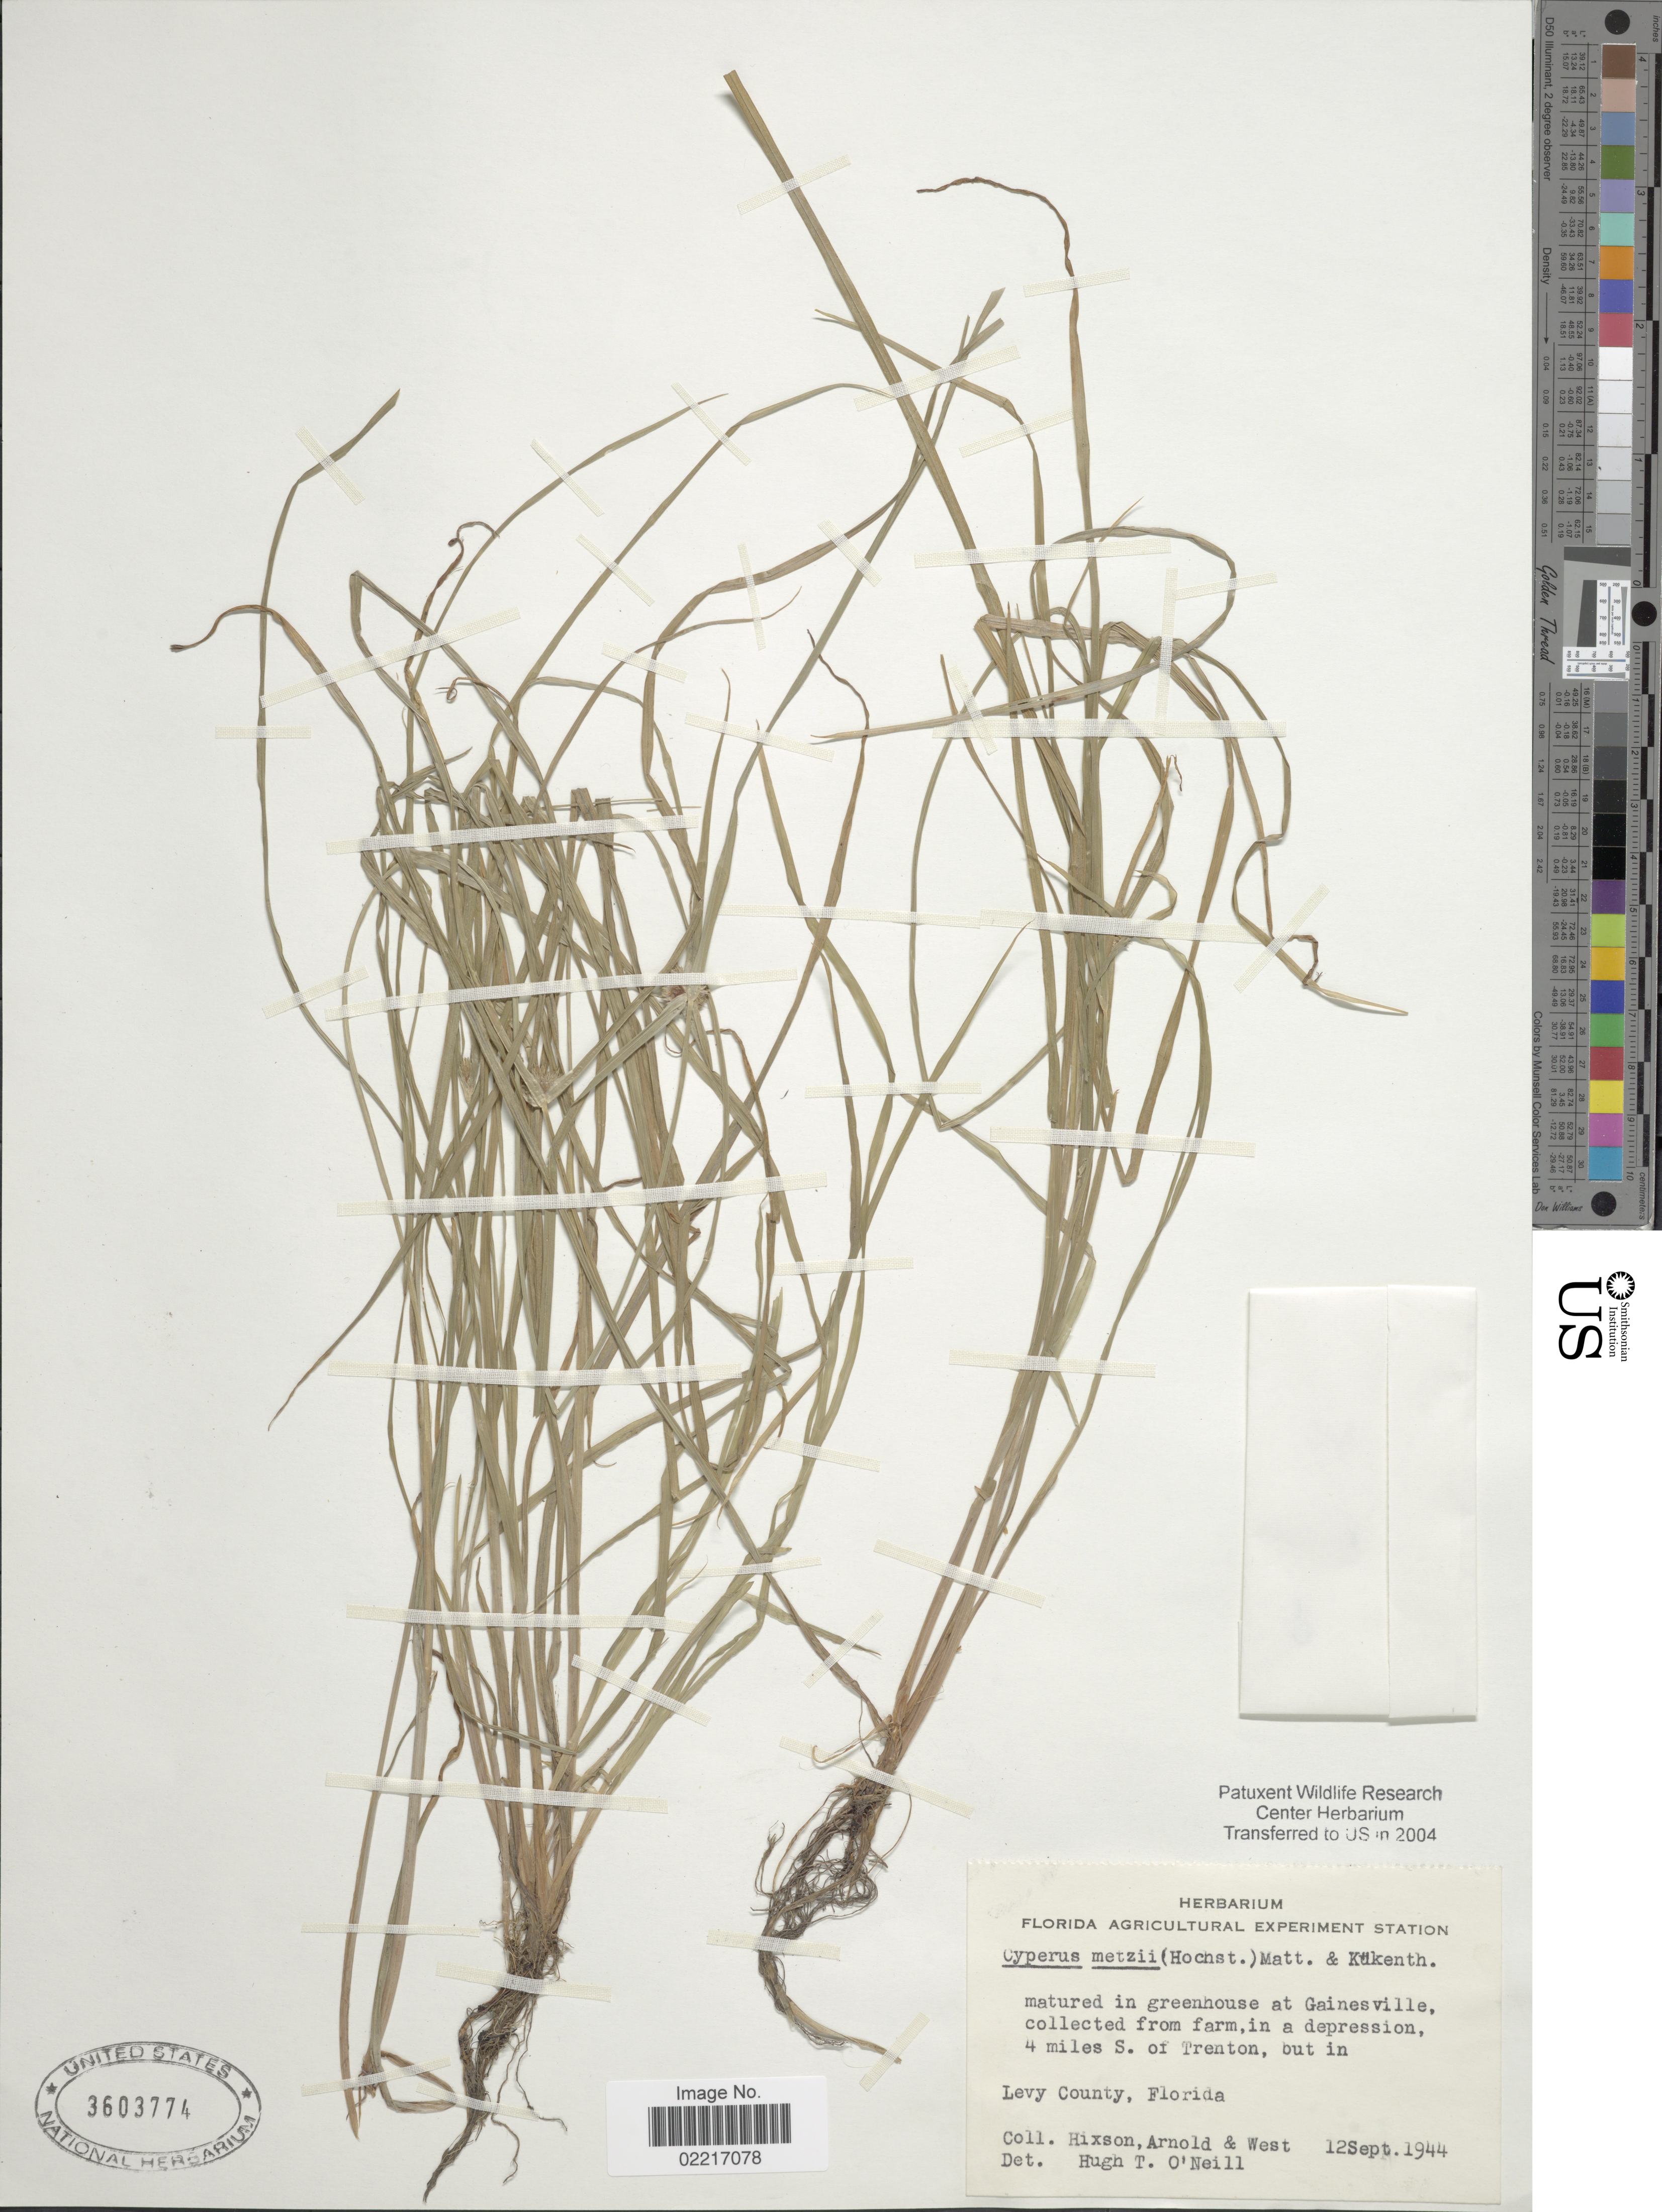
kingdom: Plantae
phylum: Tracheophyta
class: Liliopsida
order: Poales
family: Cyperaceae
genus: Cyperus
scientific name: Cyperus metzii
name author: (Hochst. ex Steud.) Mattf. & Kük.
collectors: Hixson, -. Arnold & -. West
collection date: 1944-09-12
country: United States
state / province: Florida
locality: In greenhouse at Gainesville, from farm, in a depression, 4 miles S. of Trenton, but in Levy County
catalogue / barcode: US 3603774